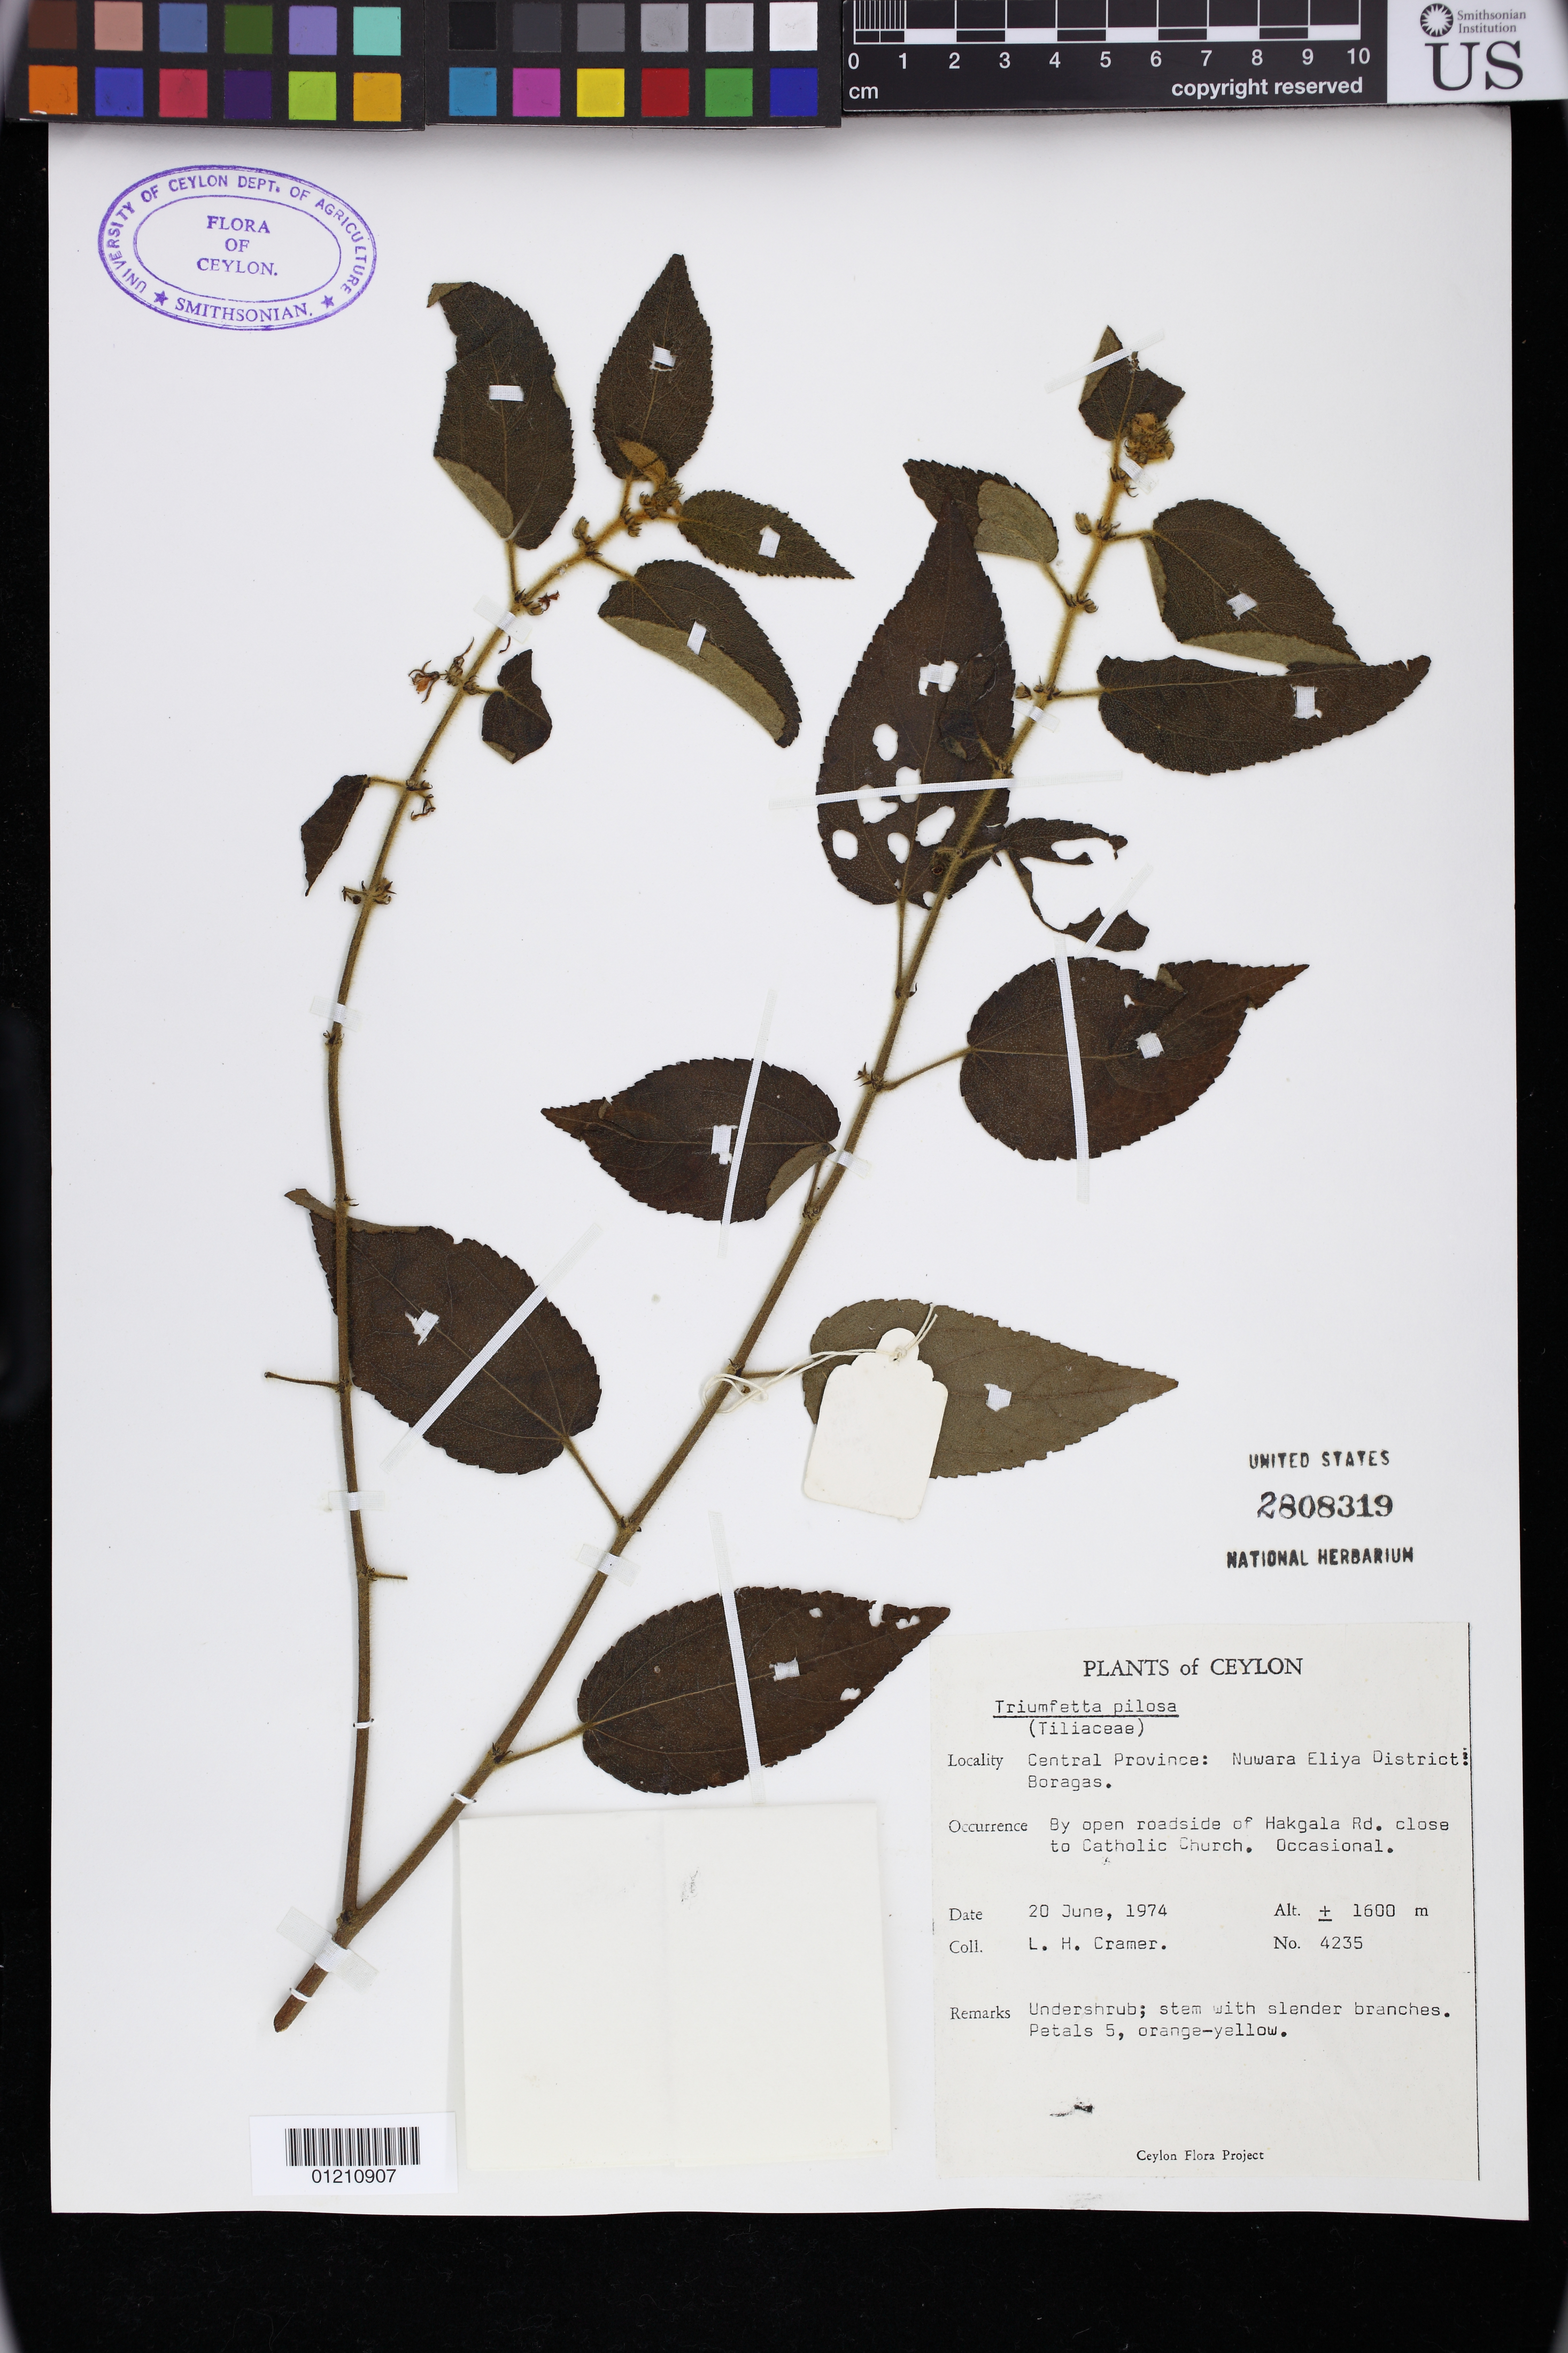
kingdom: Plantae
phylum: Tracheophyta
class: Magnoliopsida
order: Malvales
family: Malvaceae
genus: Triumfetta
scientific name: Triumfetta pilosa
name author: Roth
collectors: L. H. Cramer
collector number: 4235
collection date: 1974-06-20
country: Sri Lanka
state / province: Uva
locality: Central Province: Nuwara Eliya District:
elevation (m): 1600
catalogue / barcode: US 2808319